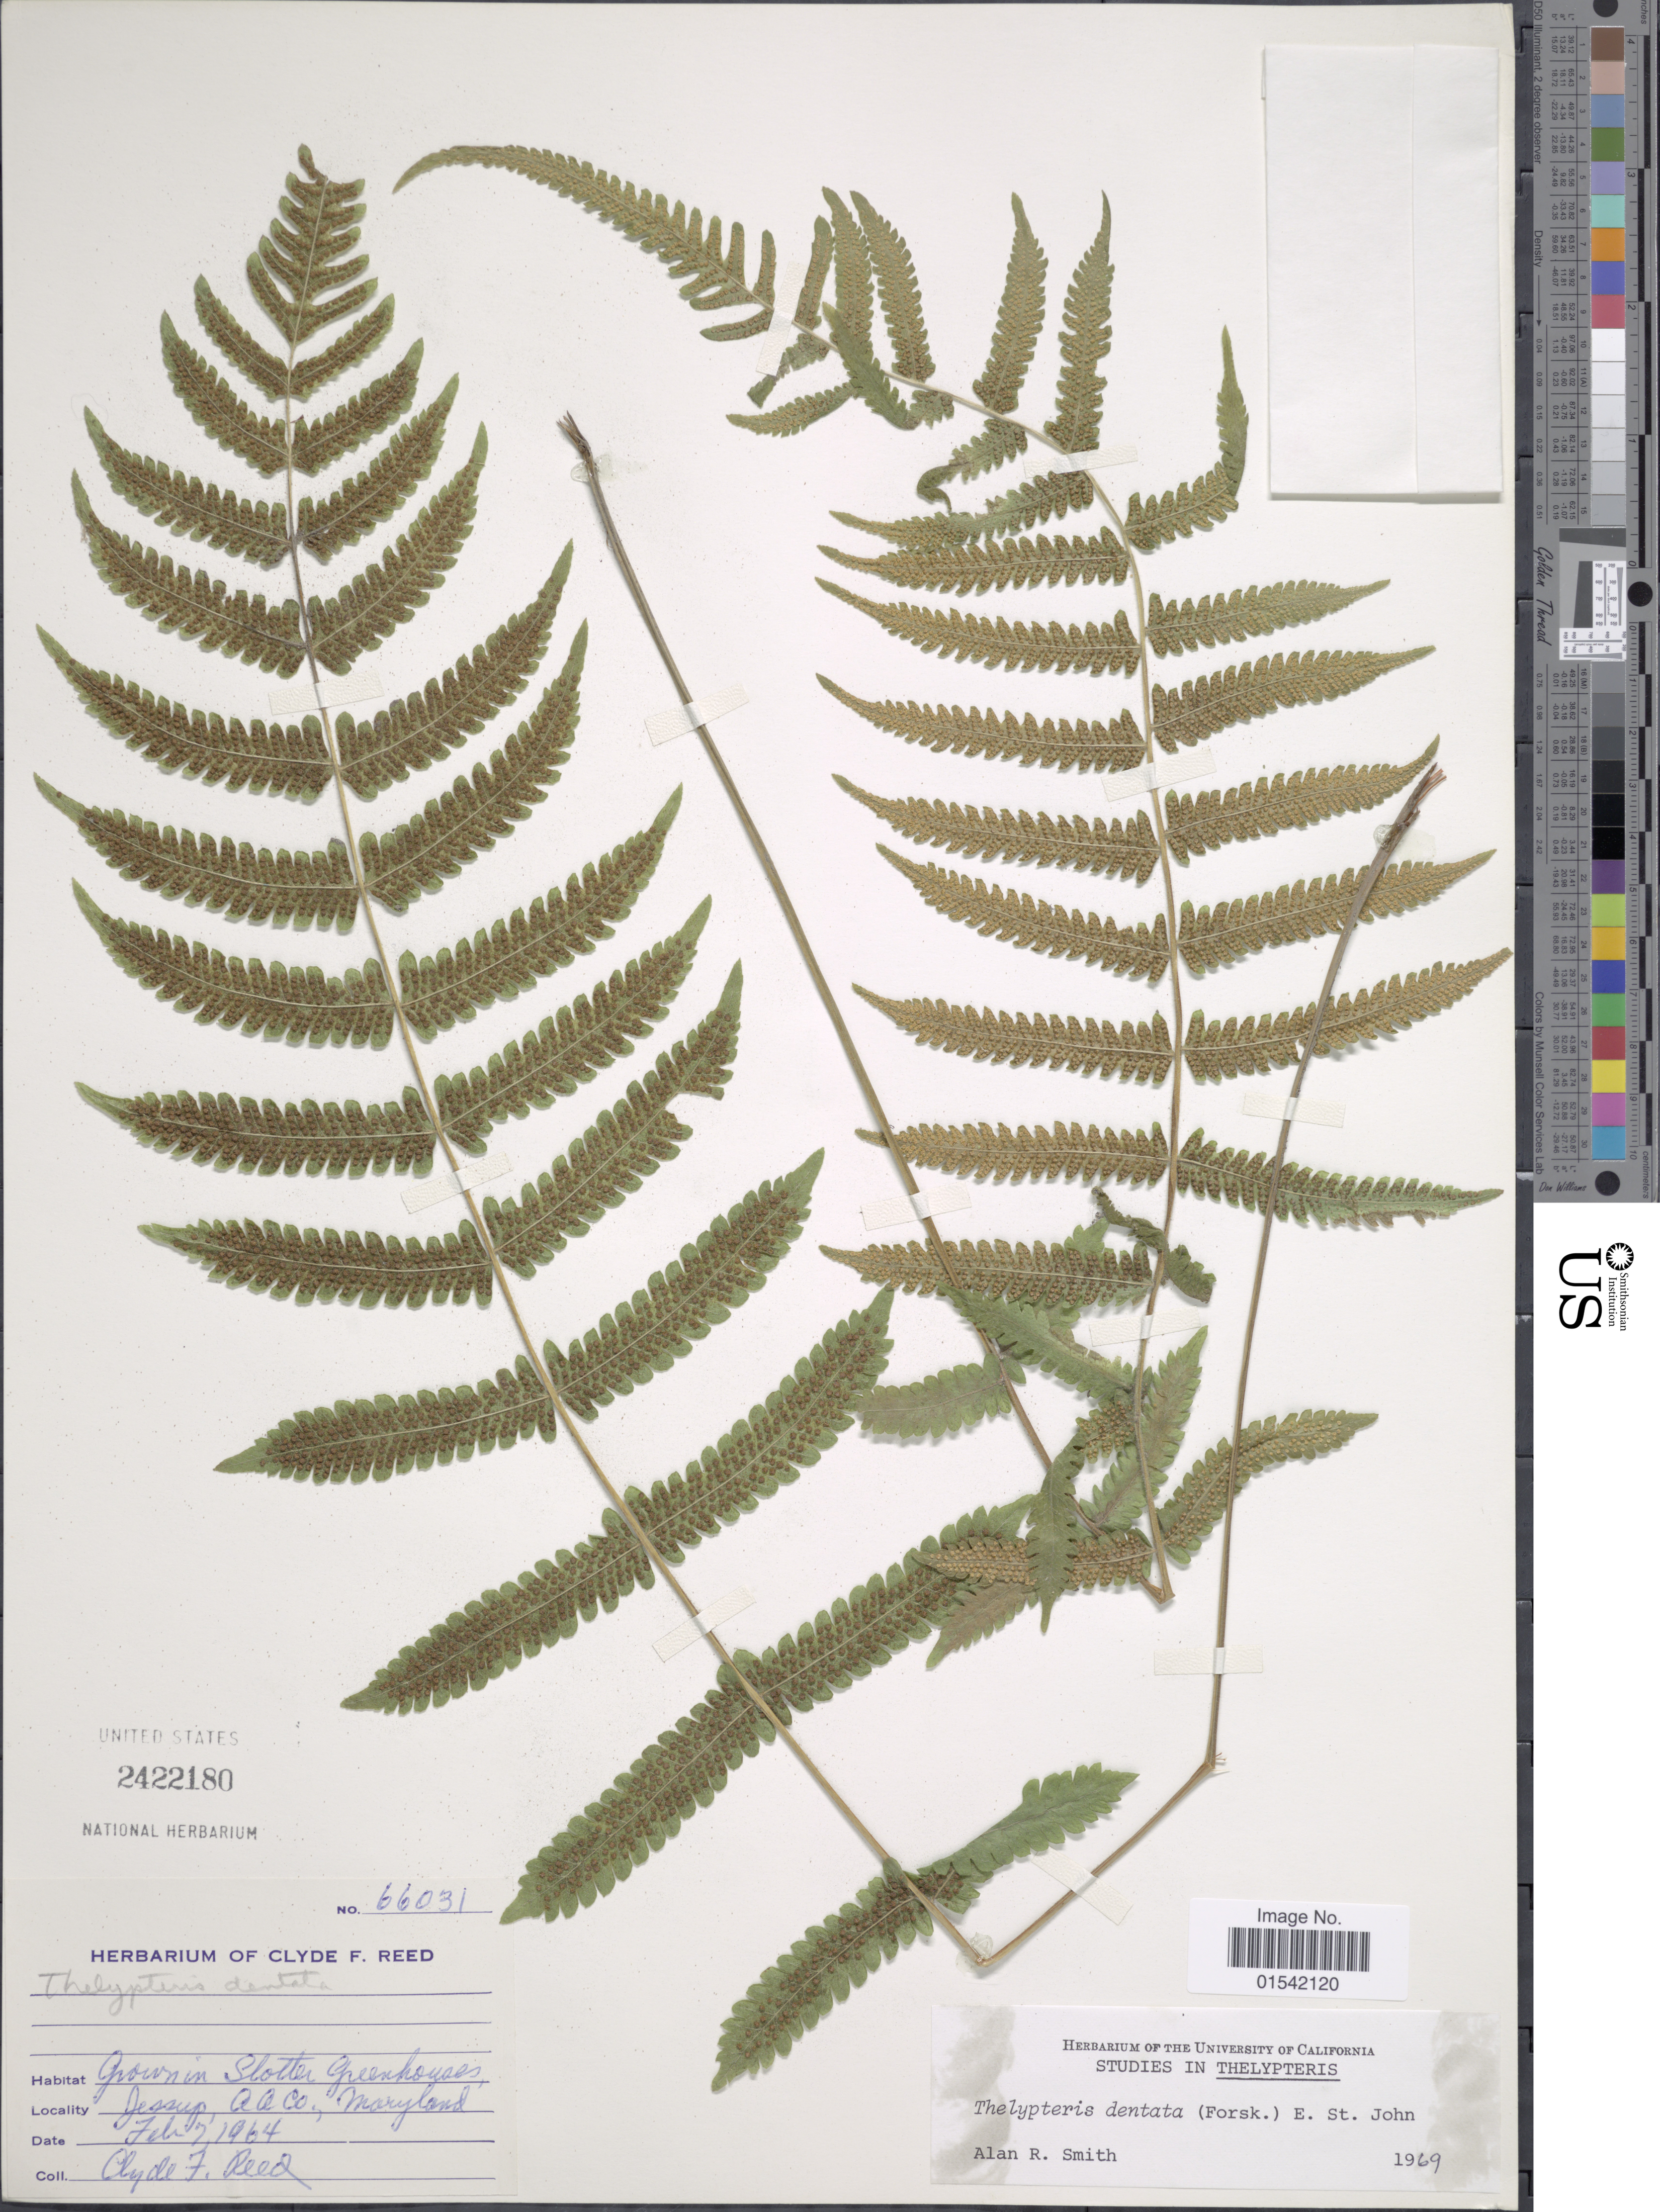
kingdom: Plantae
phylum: Tracheophyta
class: Polypodiopsida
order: Polypodiales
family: Thelypteridaceae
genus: Cyclosorus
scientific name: Cyclosorus dentatus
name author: (Forssk.) Ching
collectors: C. F. Reed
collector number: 66031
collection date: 1964-02-07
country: United States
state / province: Maryland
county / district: Anne Arundel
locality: Grown in Slotter Greenhouses, Jessup A A Co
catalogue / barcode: US 2422180